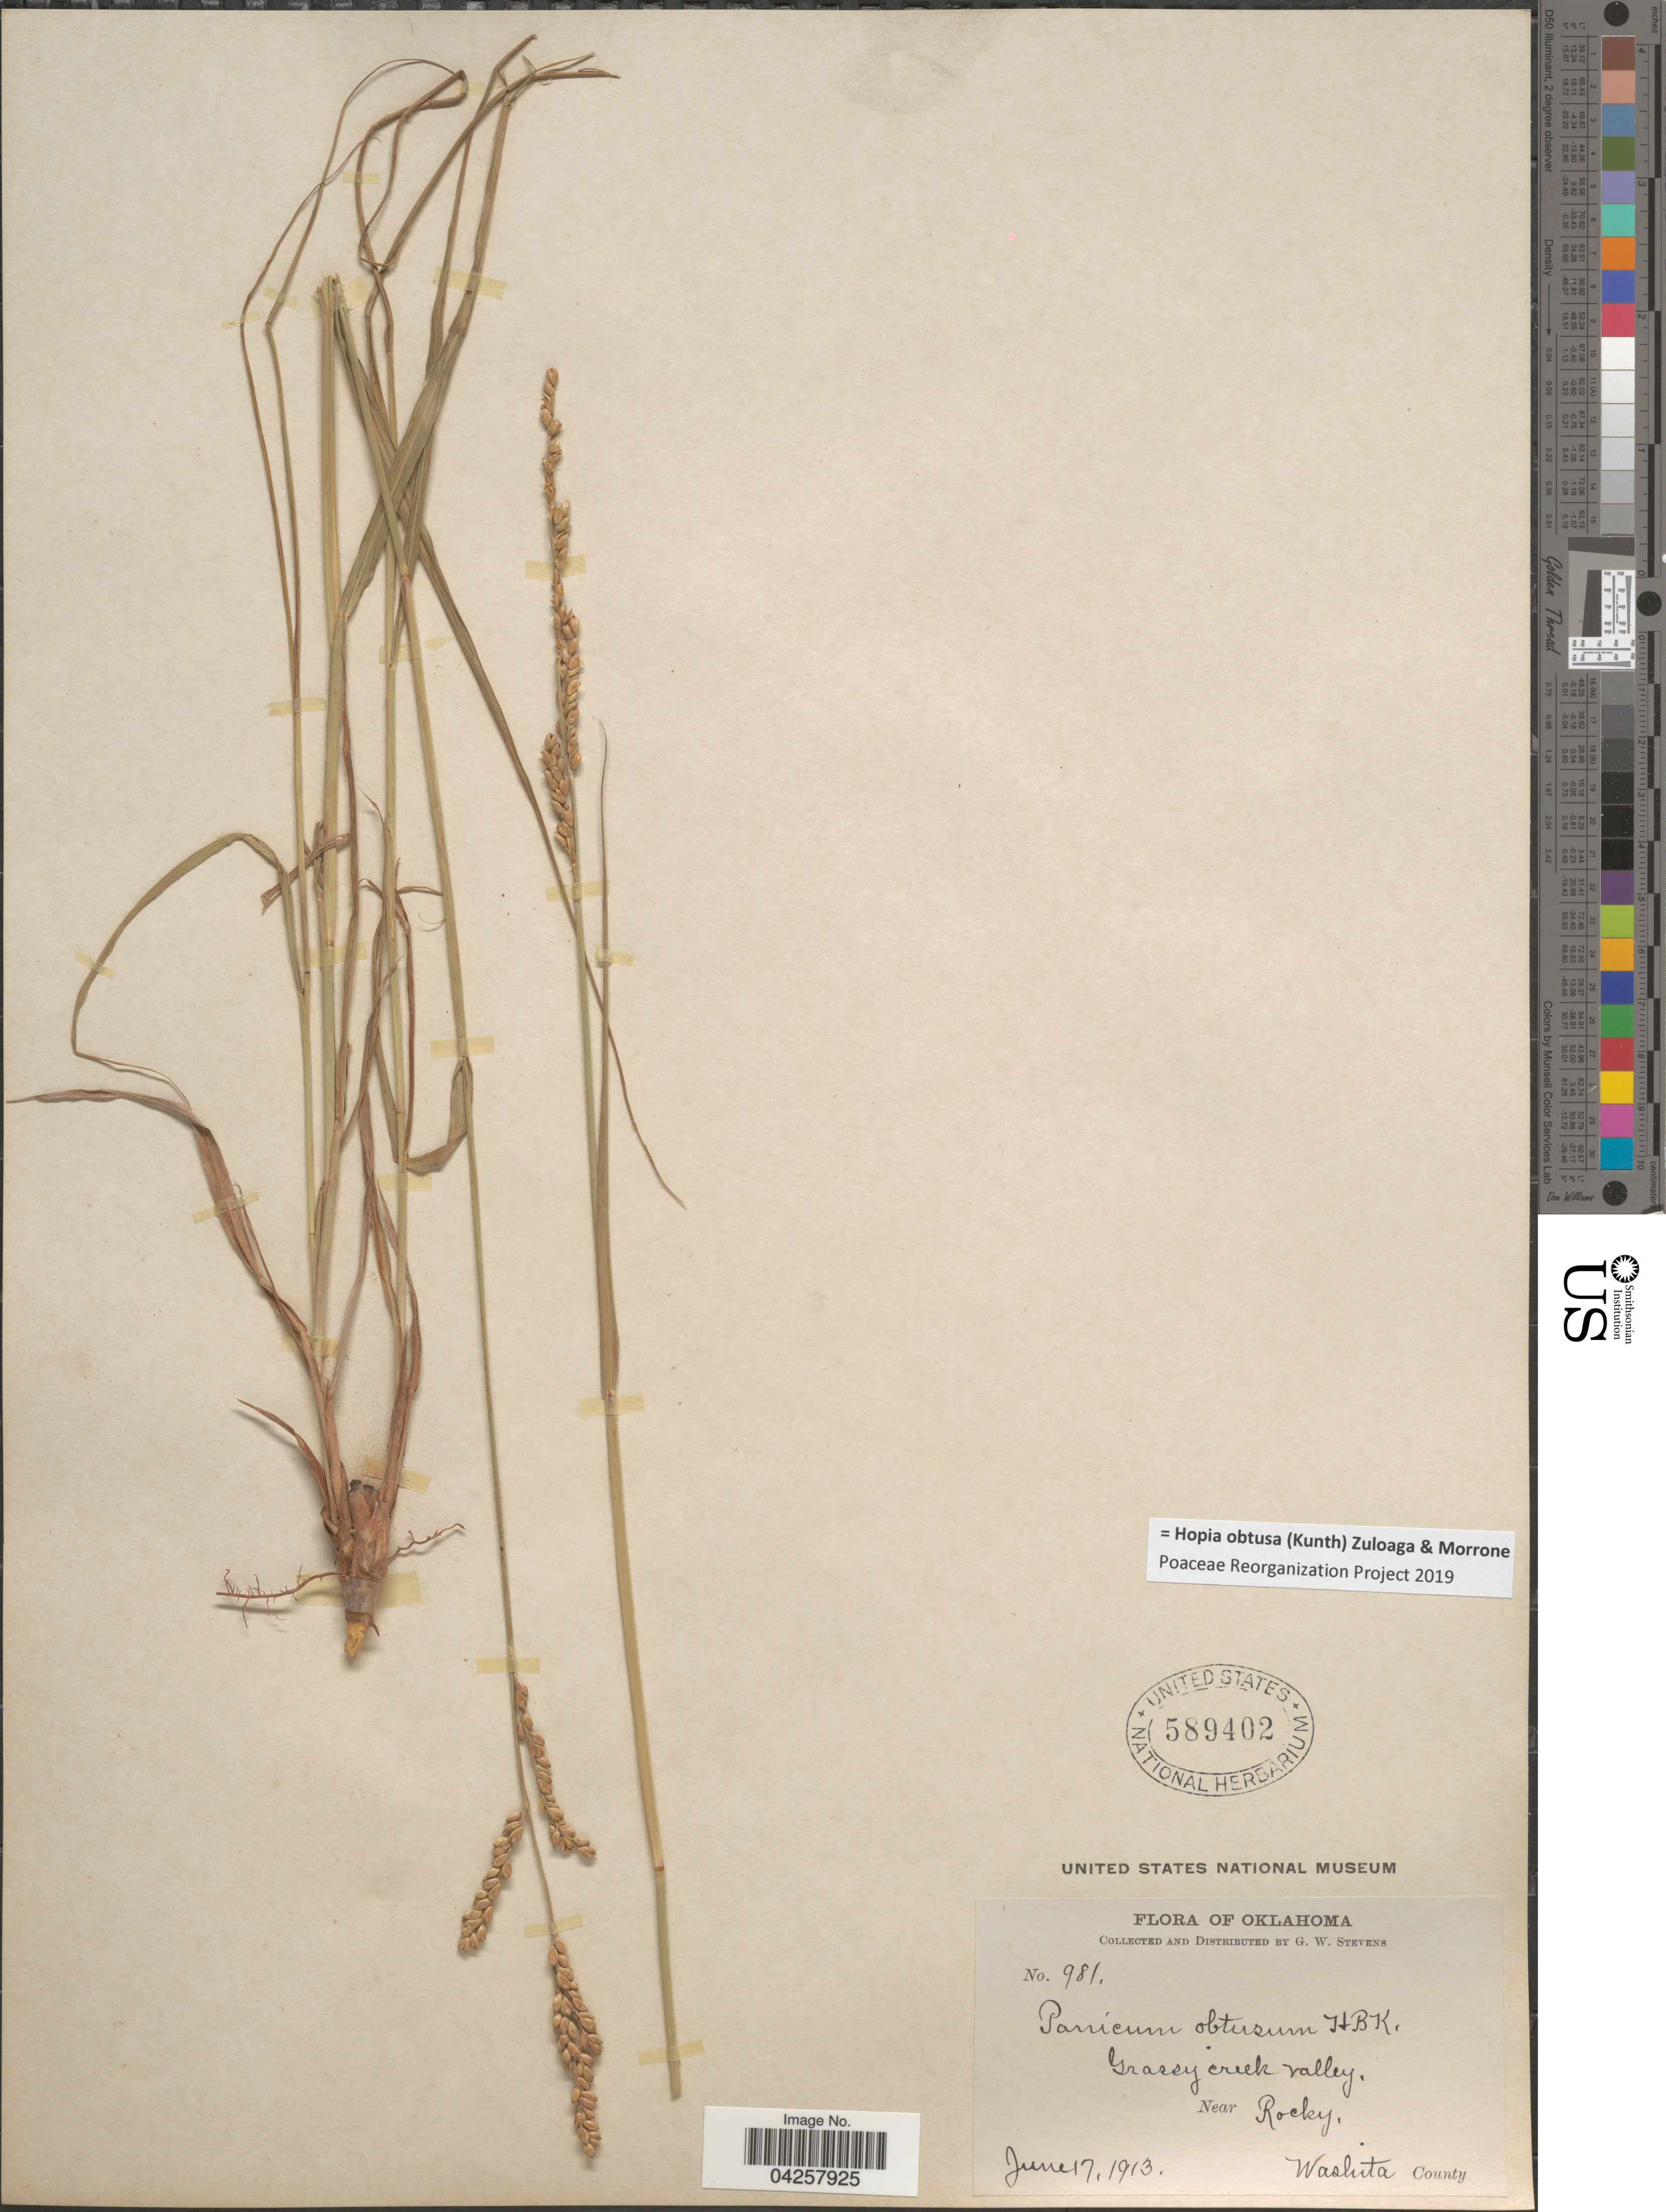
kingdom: Plantae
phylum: Tracheophyta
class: Liliopsida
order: Poales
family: Poaceae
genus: Hopia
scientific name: Hopia obtusa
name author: (Kunth) Zuloaga & Morrone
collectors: G. W. Stevens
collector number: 981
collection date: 1913-06-17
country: United States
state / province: Oklahoma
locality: Near Rocky, Washita County.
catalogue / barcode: US 589402